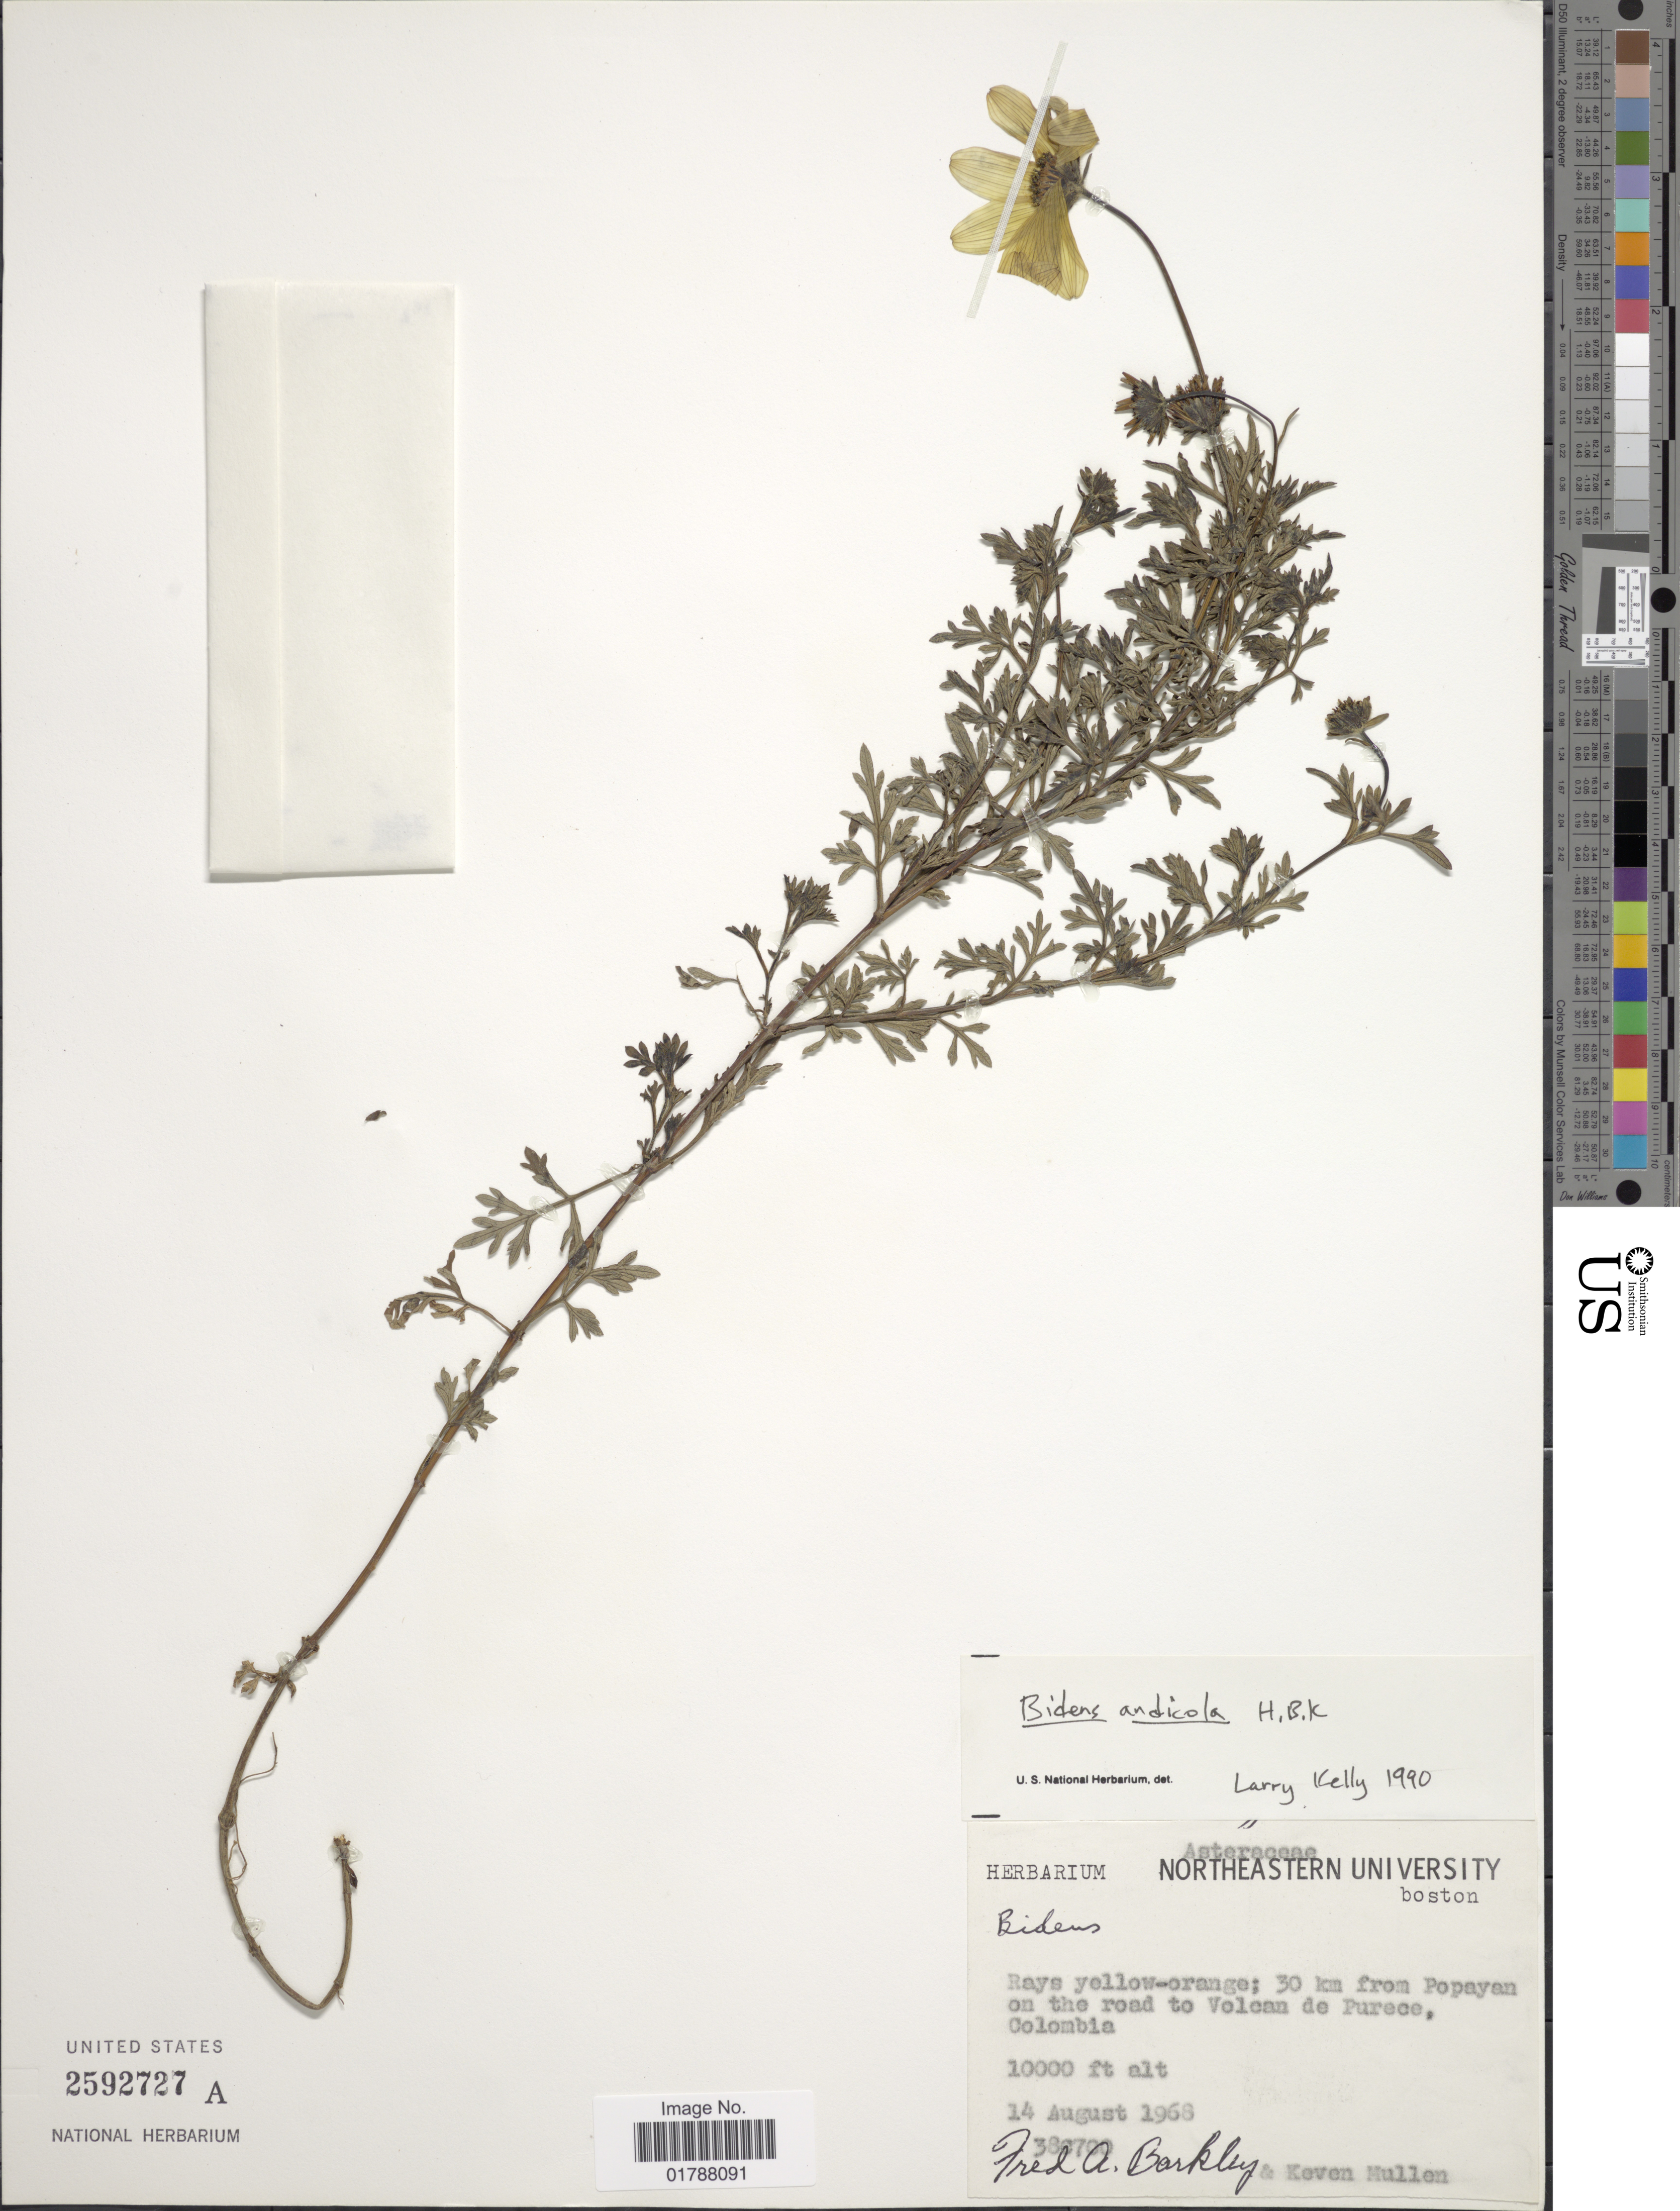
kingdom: Plantae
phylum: Tracheophyta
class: Magnoliopsida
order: Asterales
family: Asteraceae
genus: Bidens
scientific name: Bidens andicola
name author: Kunth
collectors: F. A. Barkley & K. Mullen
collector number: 38C700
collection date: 1968-08-14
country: Colombia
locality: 30 km from Popayan, on the road to Volcan de Purece, Colombia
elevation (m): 3048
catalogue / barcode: US 2592727A